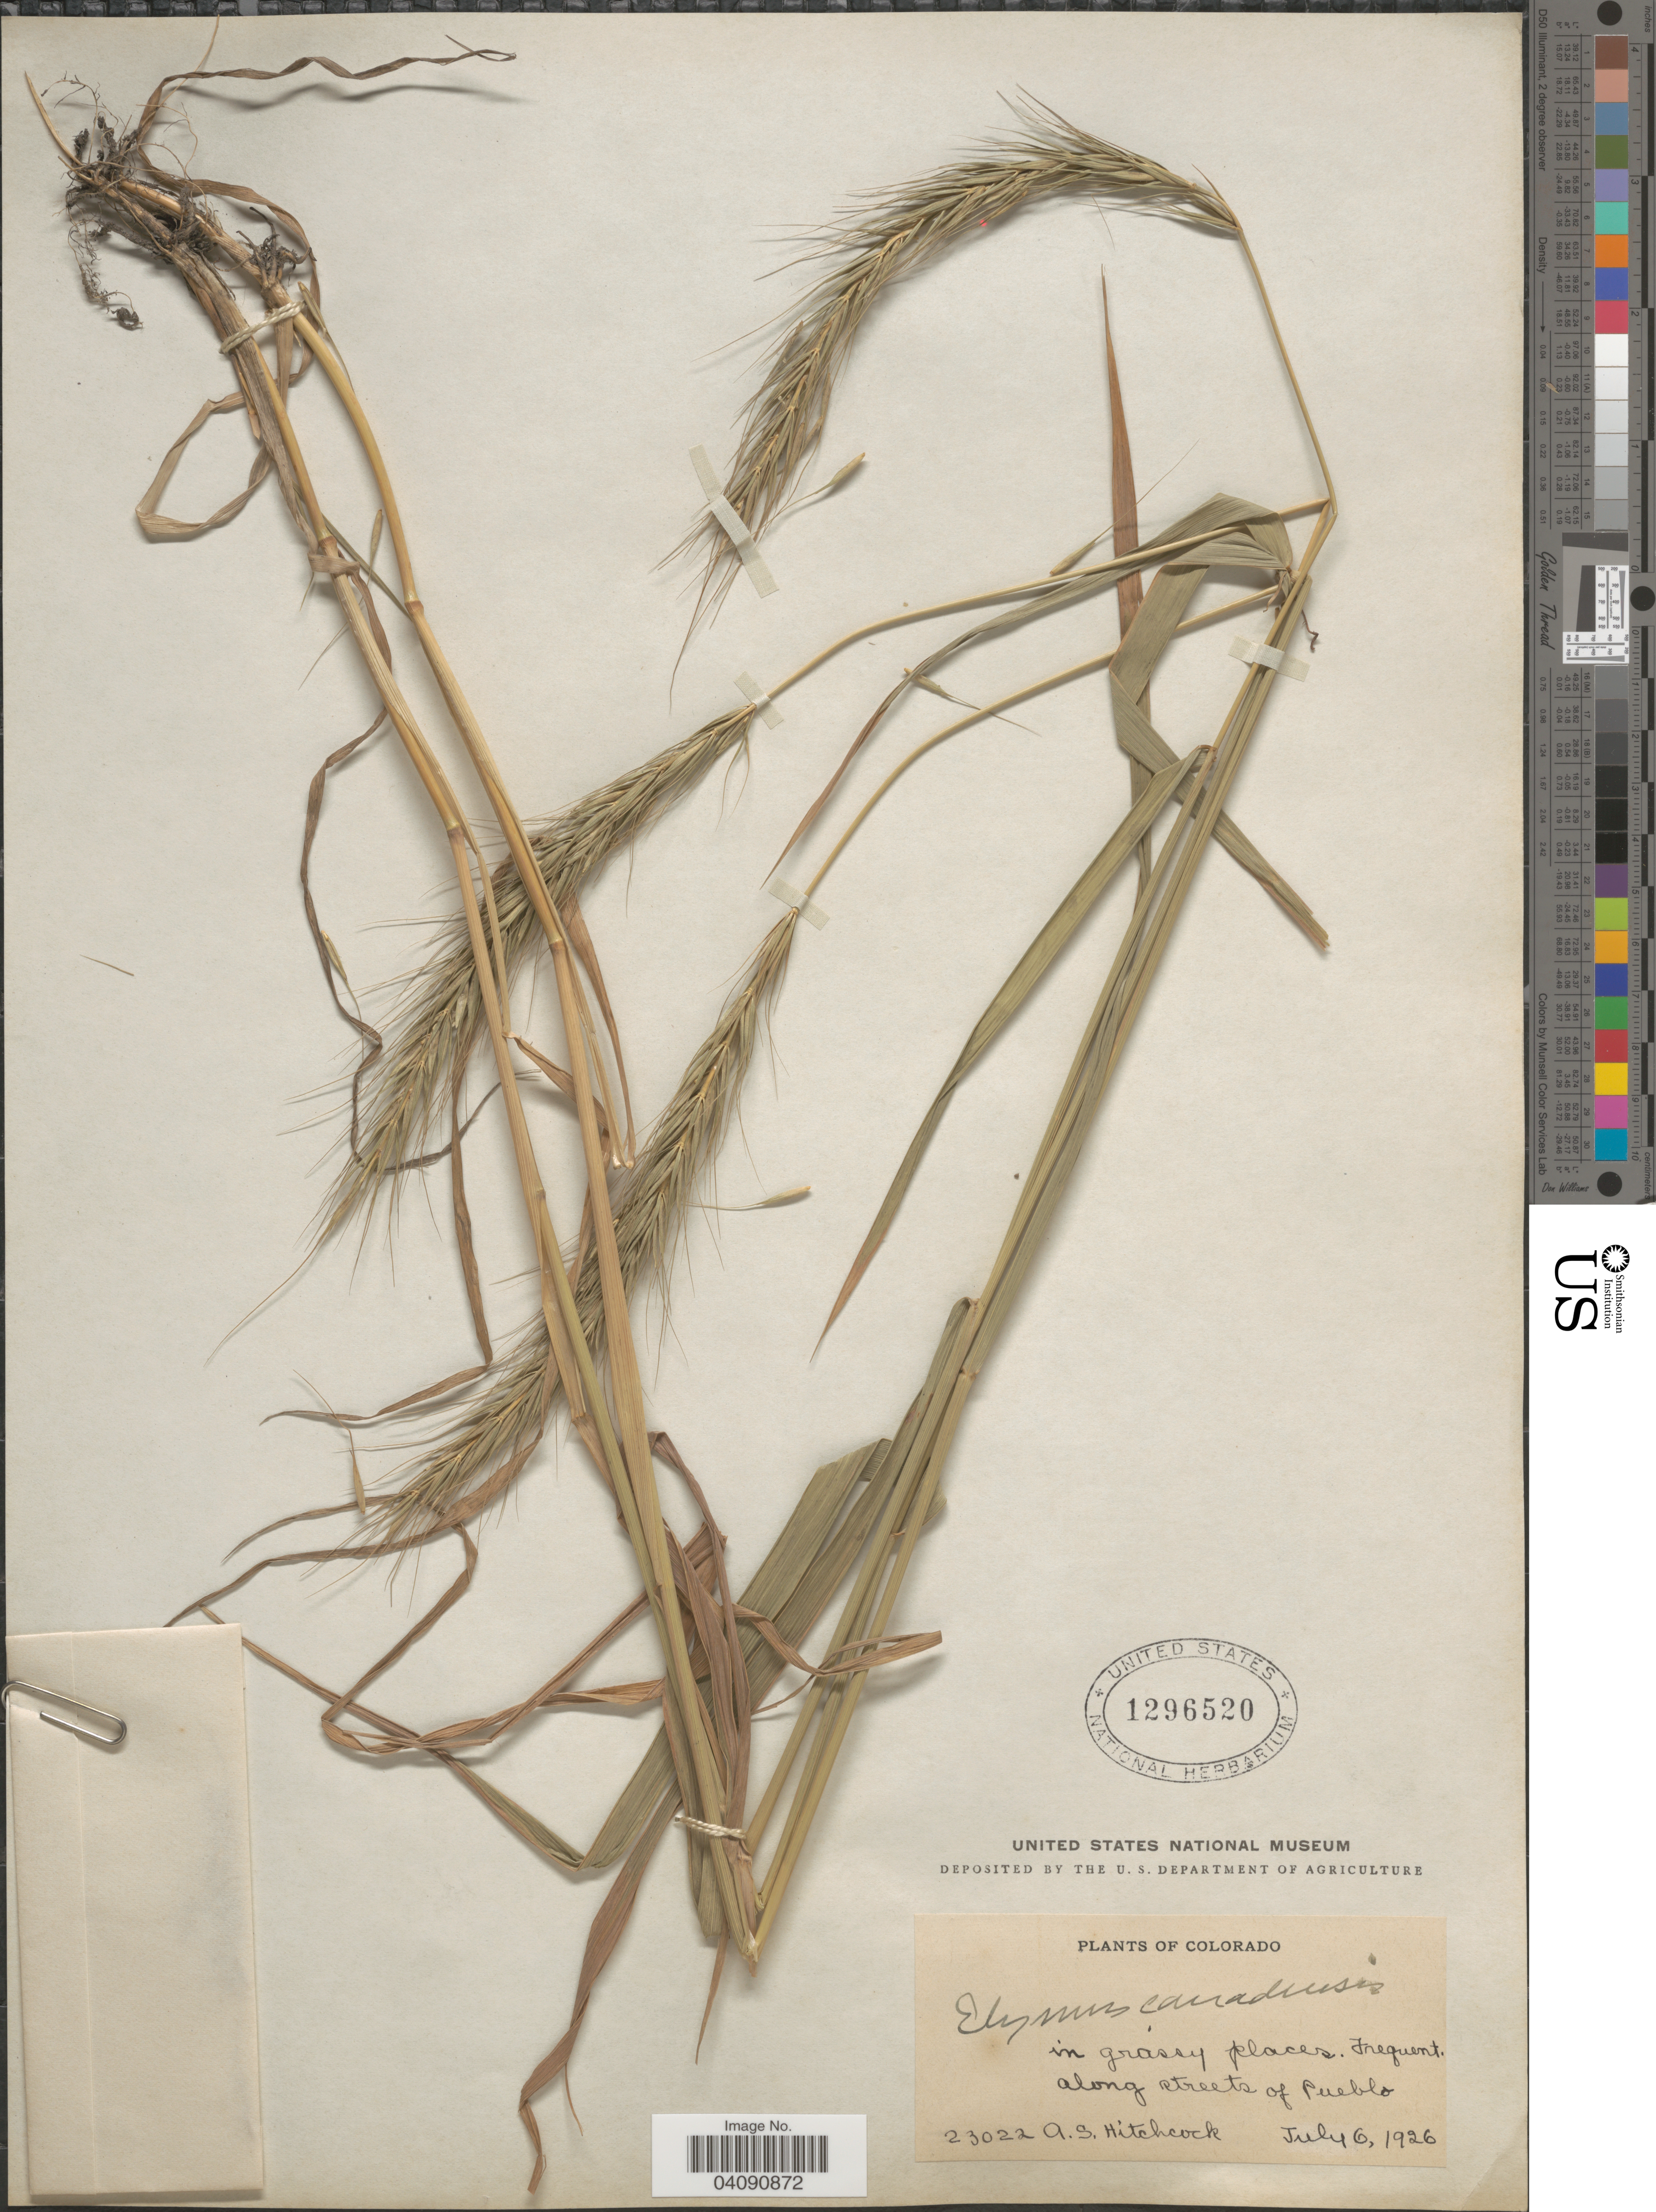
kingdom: Plantae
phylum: Tracheophyta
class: Liliopsida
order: Poales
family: Poaceae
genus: Elymus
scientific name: Elymus canadensis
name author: L.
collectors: A. S. Hitchcock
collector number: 23022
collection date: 1926-07-06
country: United States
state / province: Colorado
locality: Along streets of Pueblo.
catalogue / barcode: US 1296520